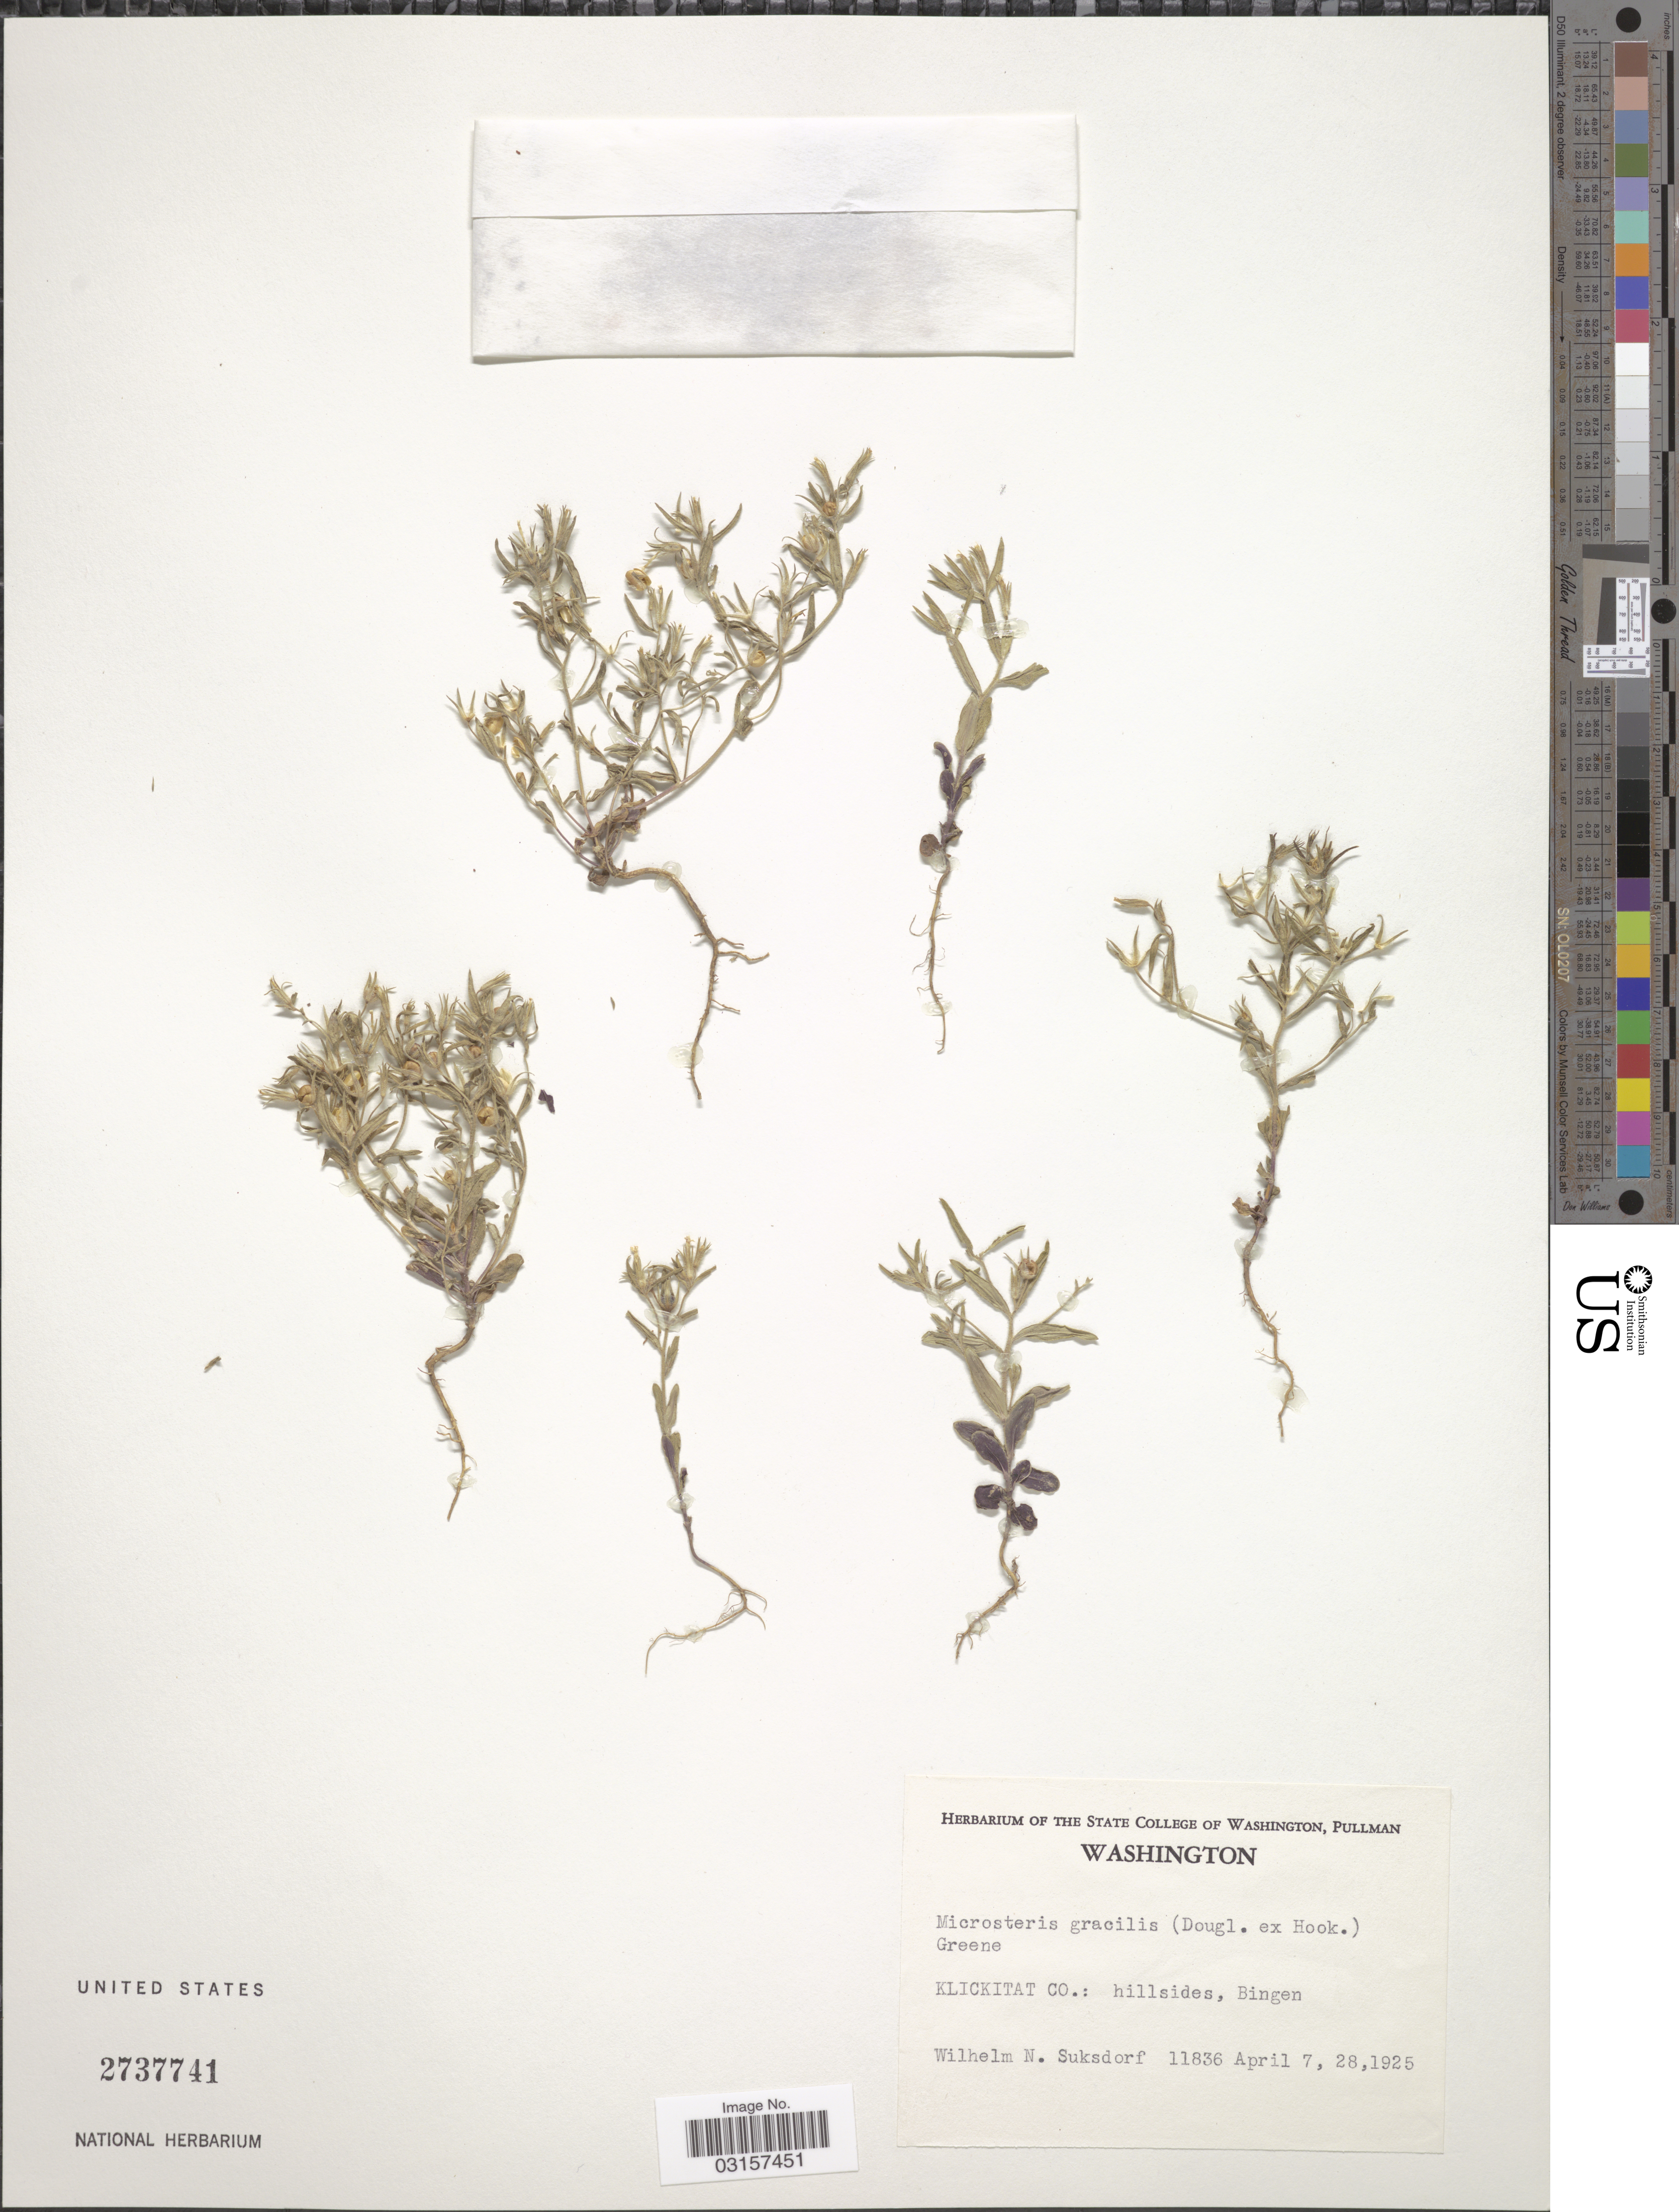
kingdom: Plantae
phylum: Tracheophyta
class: Magnoliopsida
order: Ericales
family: Polemoniaceae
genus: Microsteris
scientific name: Microsteris gracilis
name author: (Hook.) Greene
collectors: W. N. Suksdorf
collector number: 11836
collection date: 1925-04-07/1925-04-28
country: United States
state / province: Washington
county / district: Klickitat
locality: Klickitat Co.: hillsides, Bingen.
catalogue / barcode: US 2737741